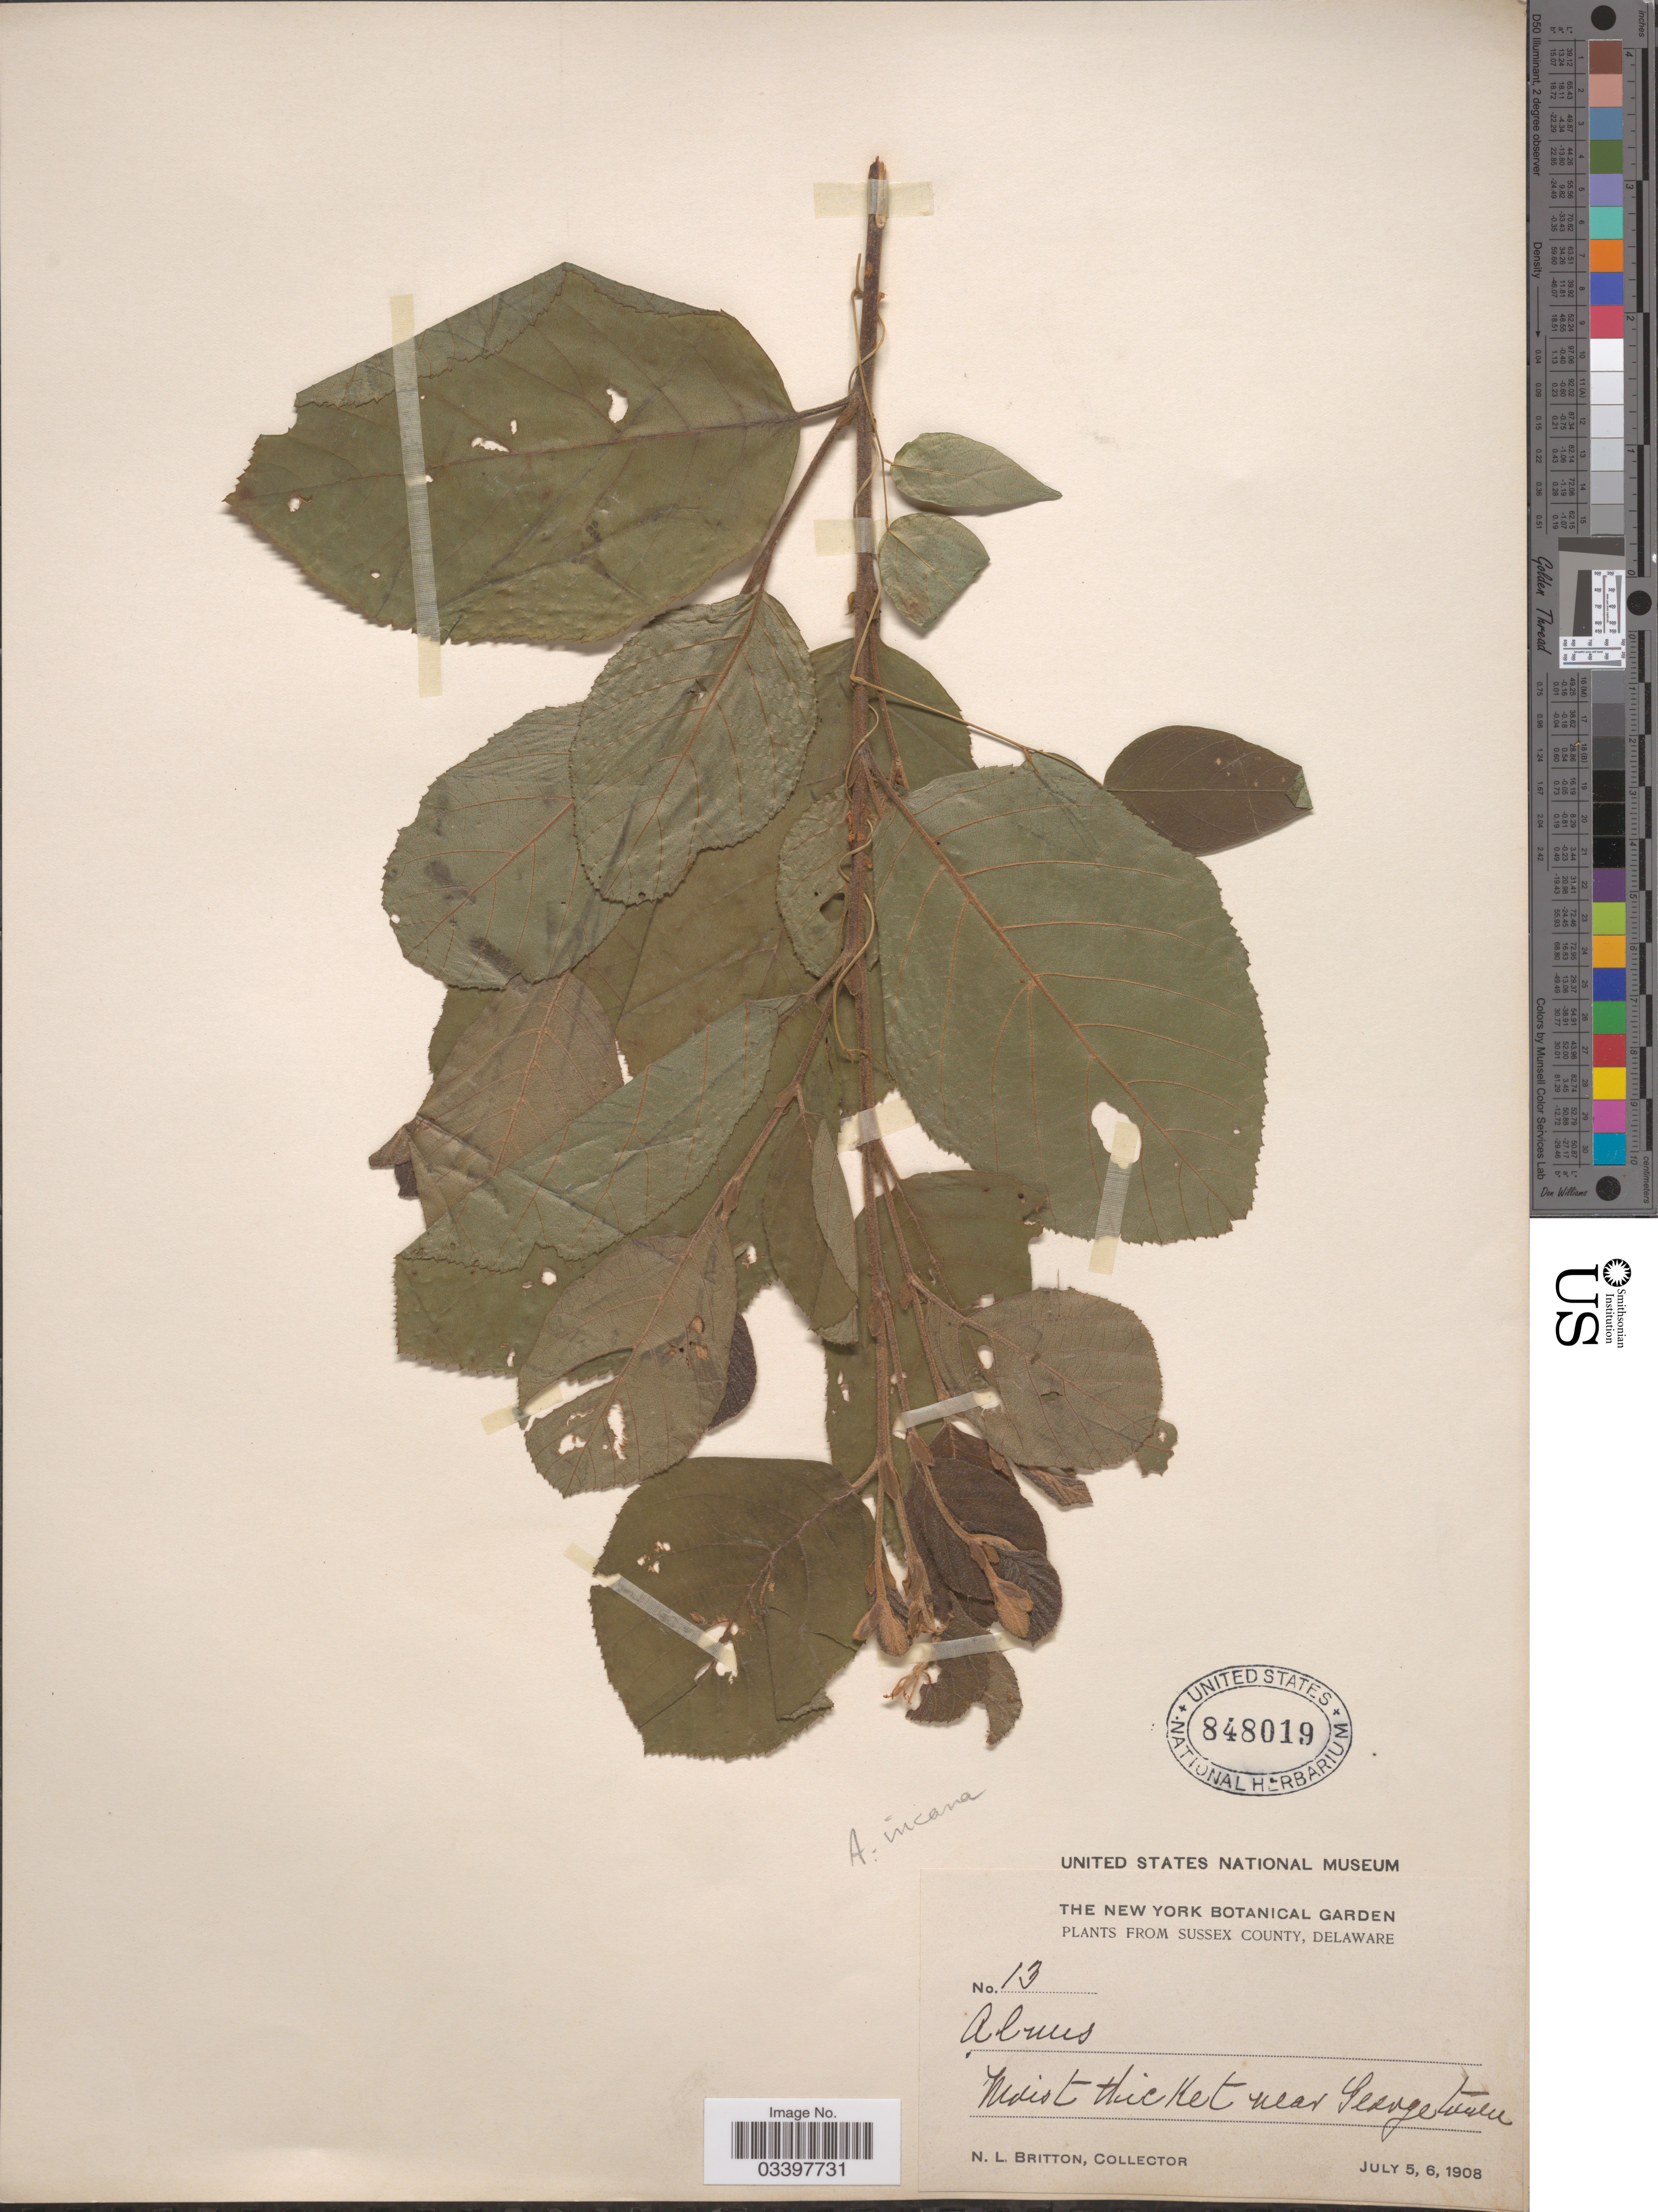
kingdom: Plantae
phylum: Tracheophyta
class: Magnoliopsida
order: Fagales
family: Betulaceae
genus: Alnus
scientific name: Alnus incana subsp. rugosa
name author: (Du Roi) R.T. Clausen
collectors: N. Britton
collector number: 13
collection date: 1908-07-05/1908-07-06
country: United States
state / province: Delaware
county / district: Sussex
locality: Sussex County, Moist thicket near Georgetown.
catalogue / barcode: US 848019